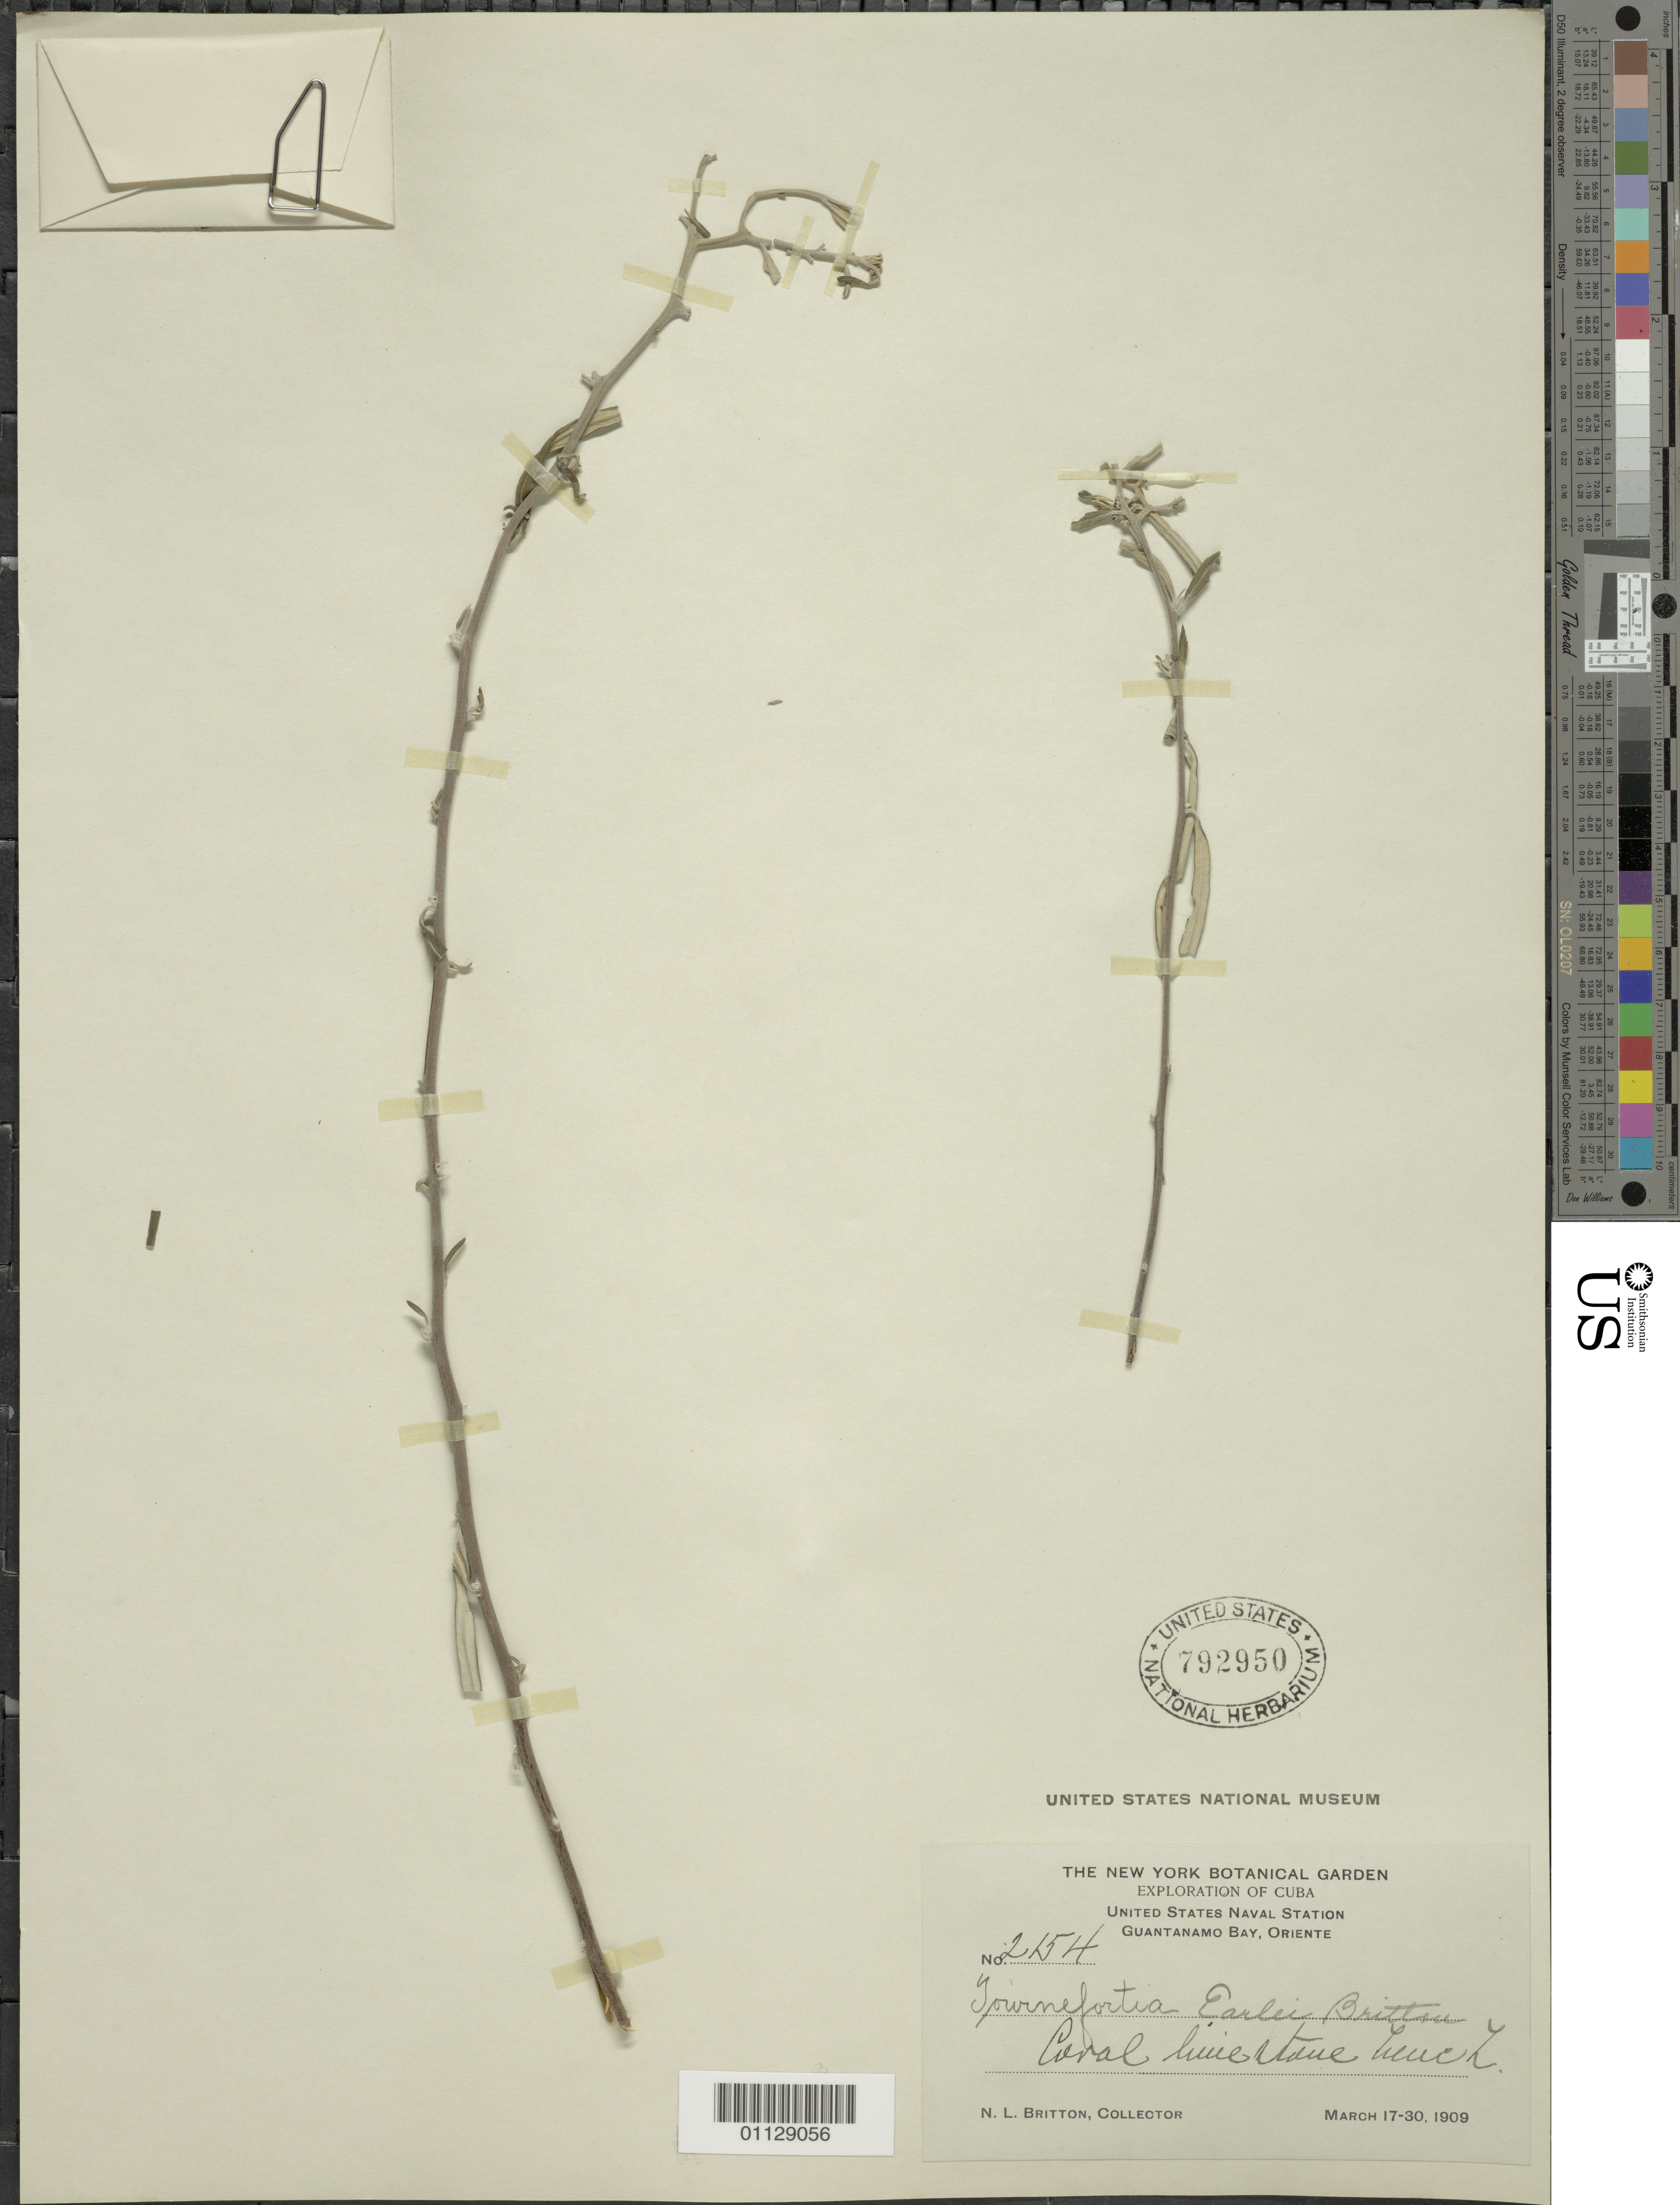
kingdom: Plantae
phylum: Tracheophyta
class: Magnoliopsida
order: Boraginales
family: Heliotropiaceae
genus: Tournefortia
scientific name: Tournefortia earlei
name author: Britton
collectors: N. Britton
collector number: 2154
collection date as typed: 17 Mar 1909 to 30 Mar 1909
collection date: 1909-03-17/1909-03-30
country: Cuba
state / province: Oriente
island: Cuba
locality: Coral Hills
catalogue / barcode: US 792950